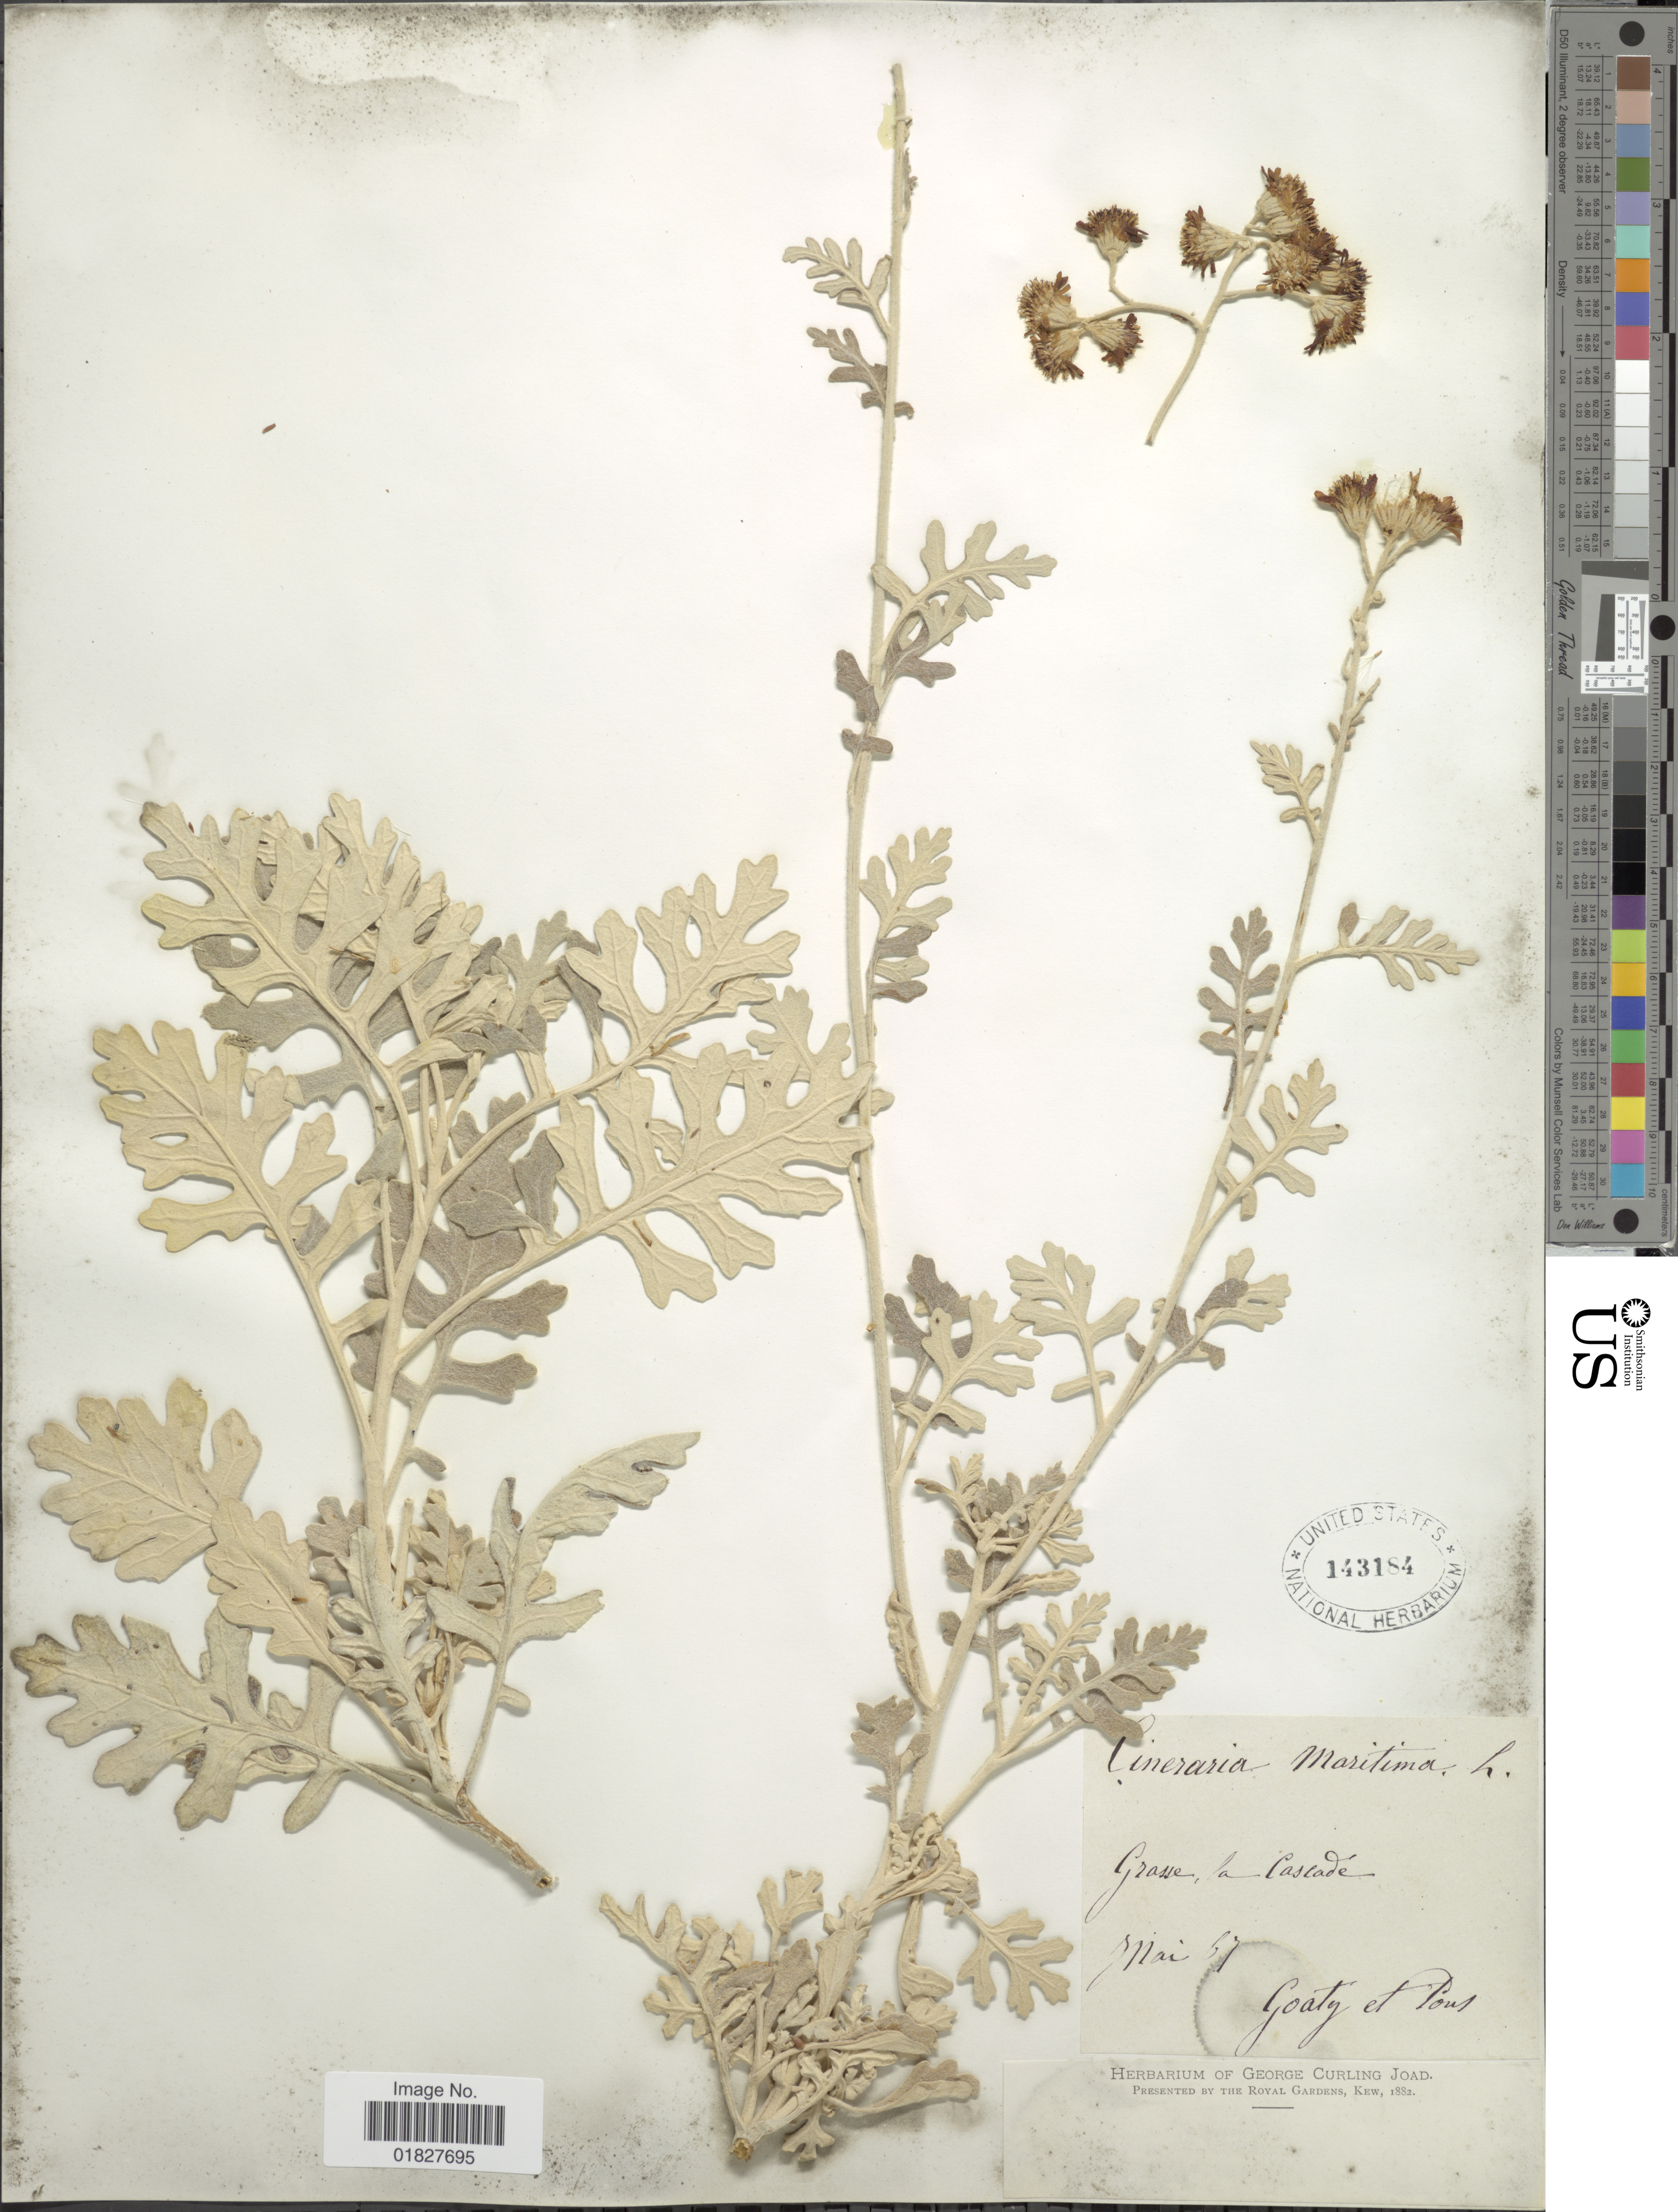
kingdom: Plantae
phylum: Tracheophyta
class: Magnoliopsida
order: Asterales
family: Asteraceae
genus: Cineraria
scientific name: Cineraria maritima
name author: (L.) L.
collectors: ex herb. George Curling Joad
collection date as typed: Transcribed d/m/y: /5/67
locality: Grasse la Cascade, Goaty et Pous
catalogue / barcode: US 143184